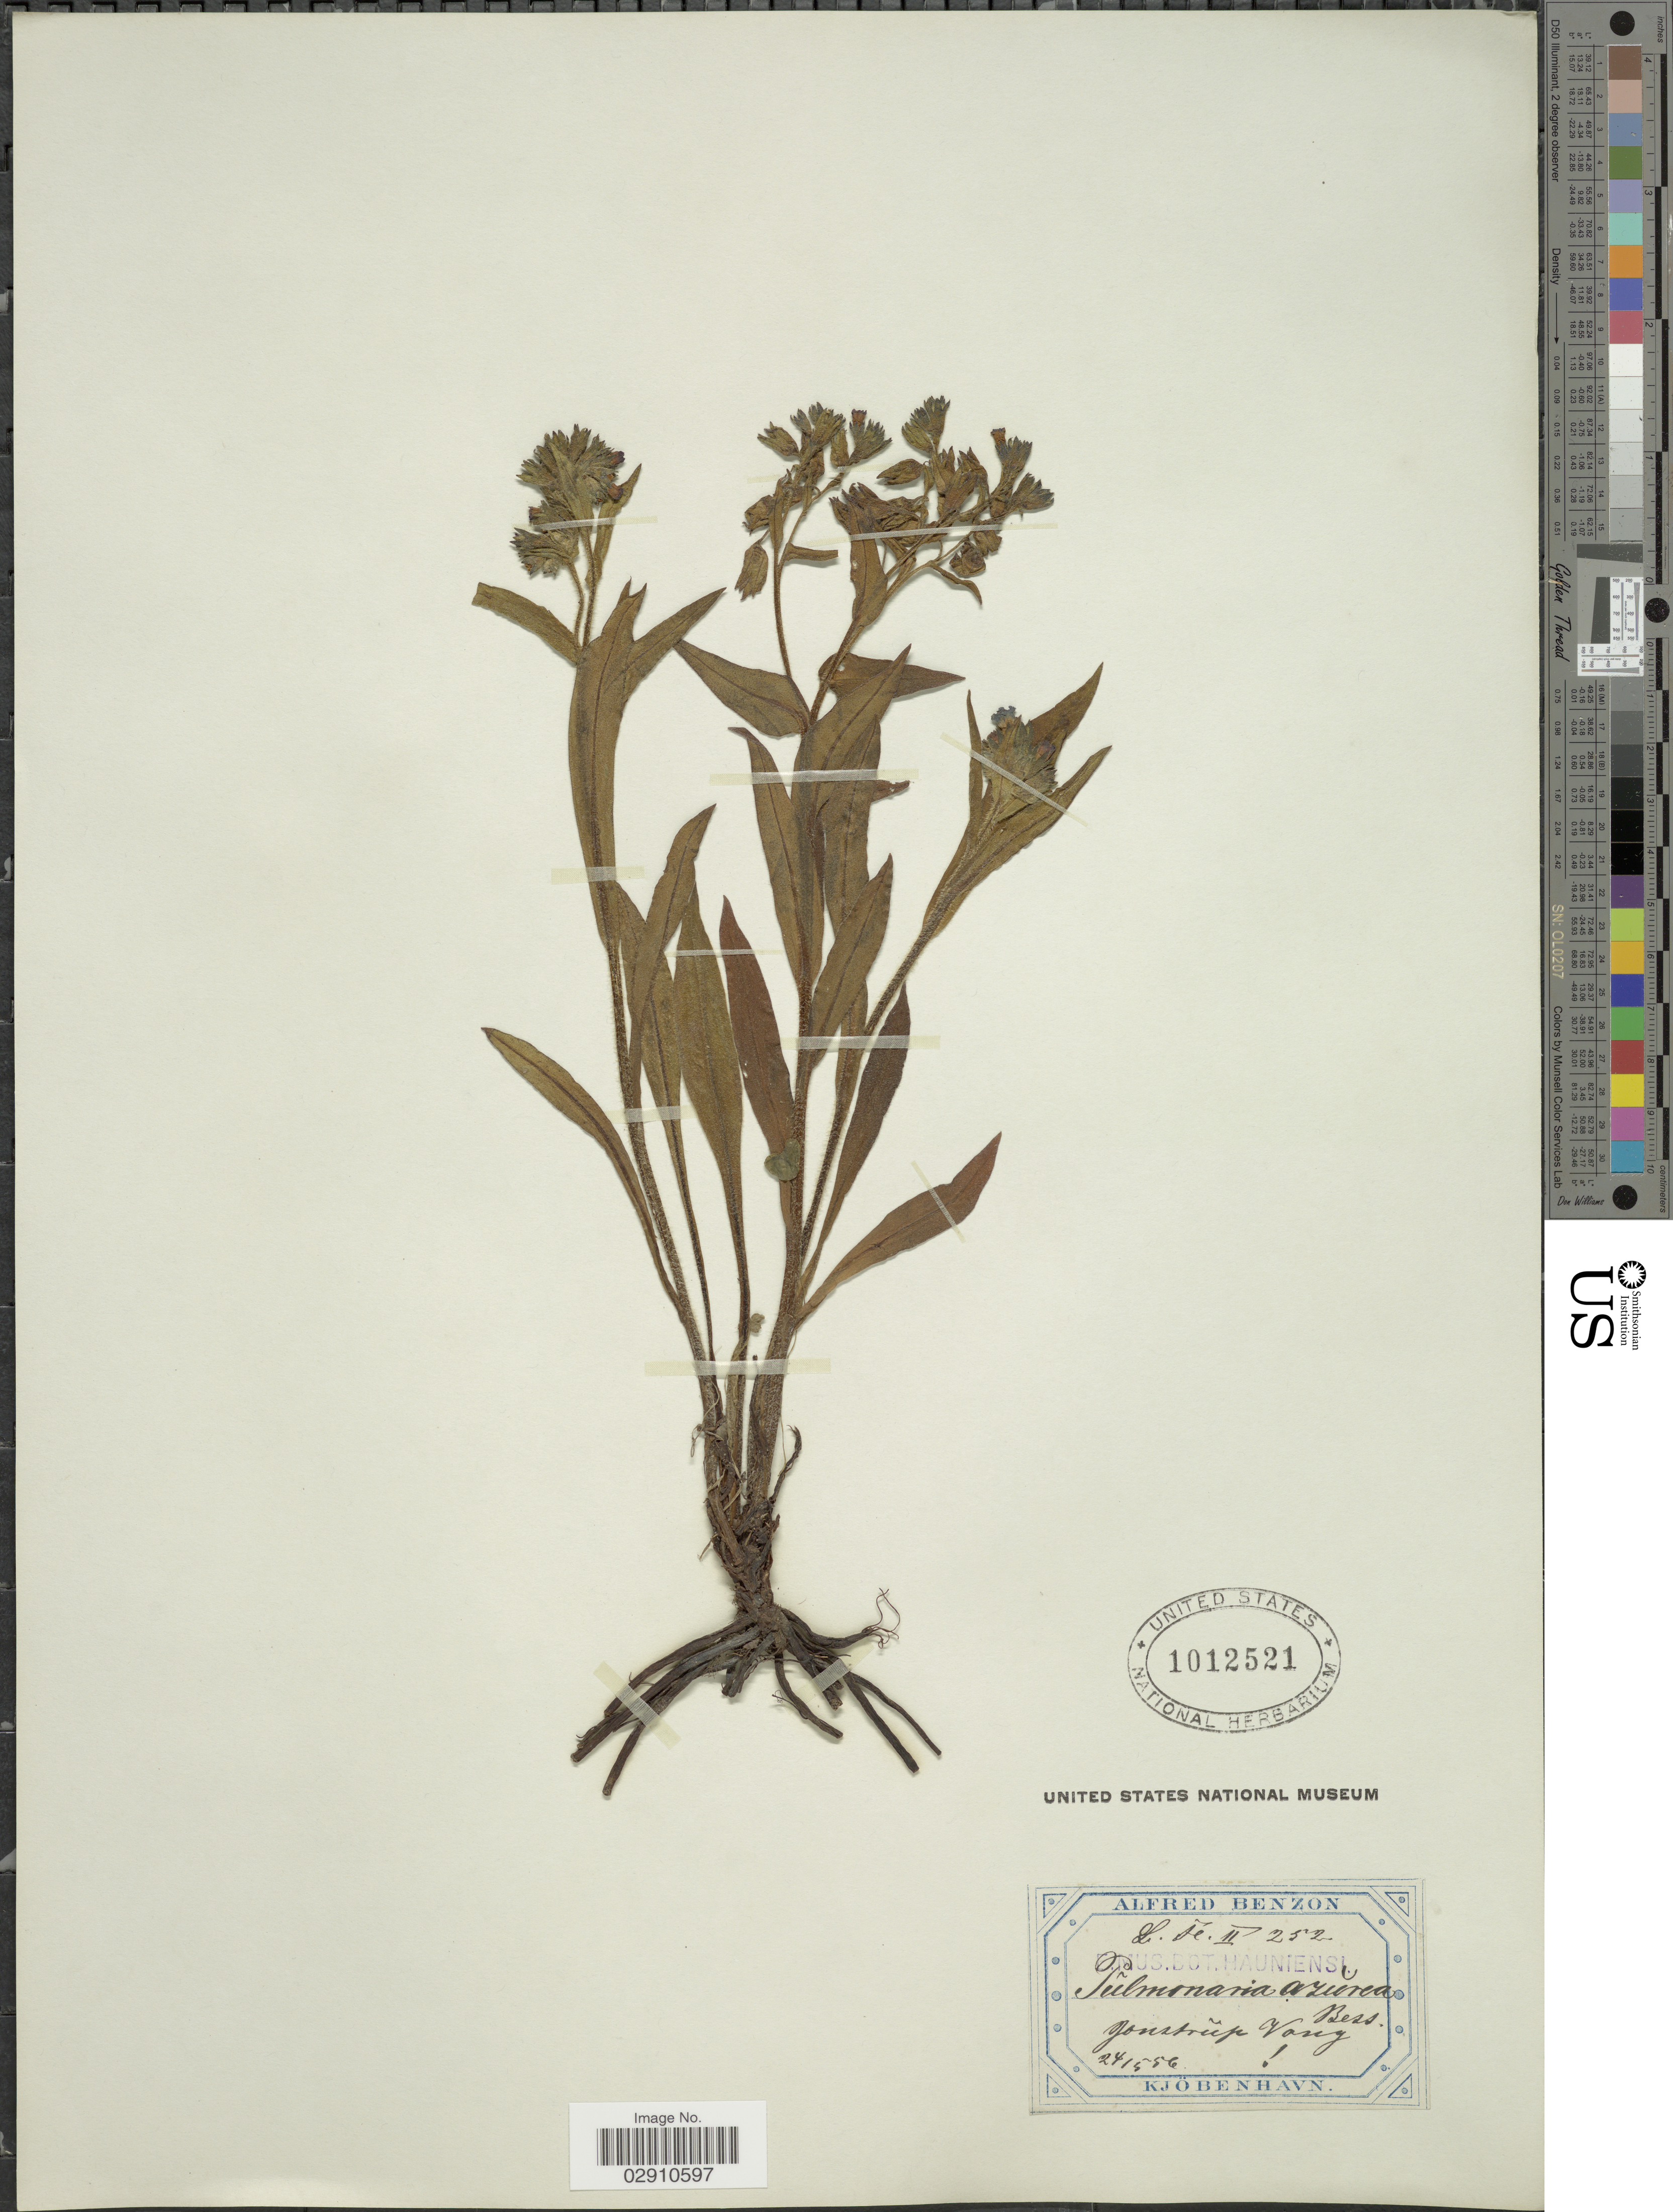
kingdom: Plantae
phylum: Tracheophyta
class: Magnoliopsida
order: Boraginales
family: Boraginaceae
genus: Pulmonaria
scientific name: Pulmonaria azurea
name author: Besser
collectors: A. Benzon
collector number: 241556*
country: Denmark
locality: Jontstrüp Vang.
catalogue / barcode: US 1012521